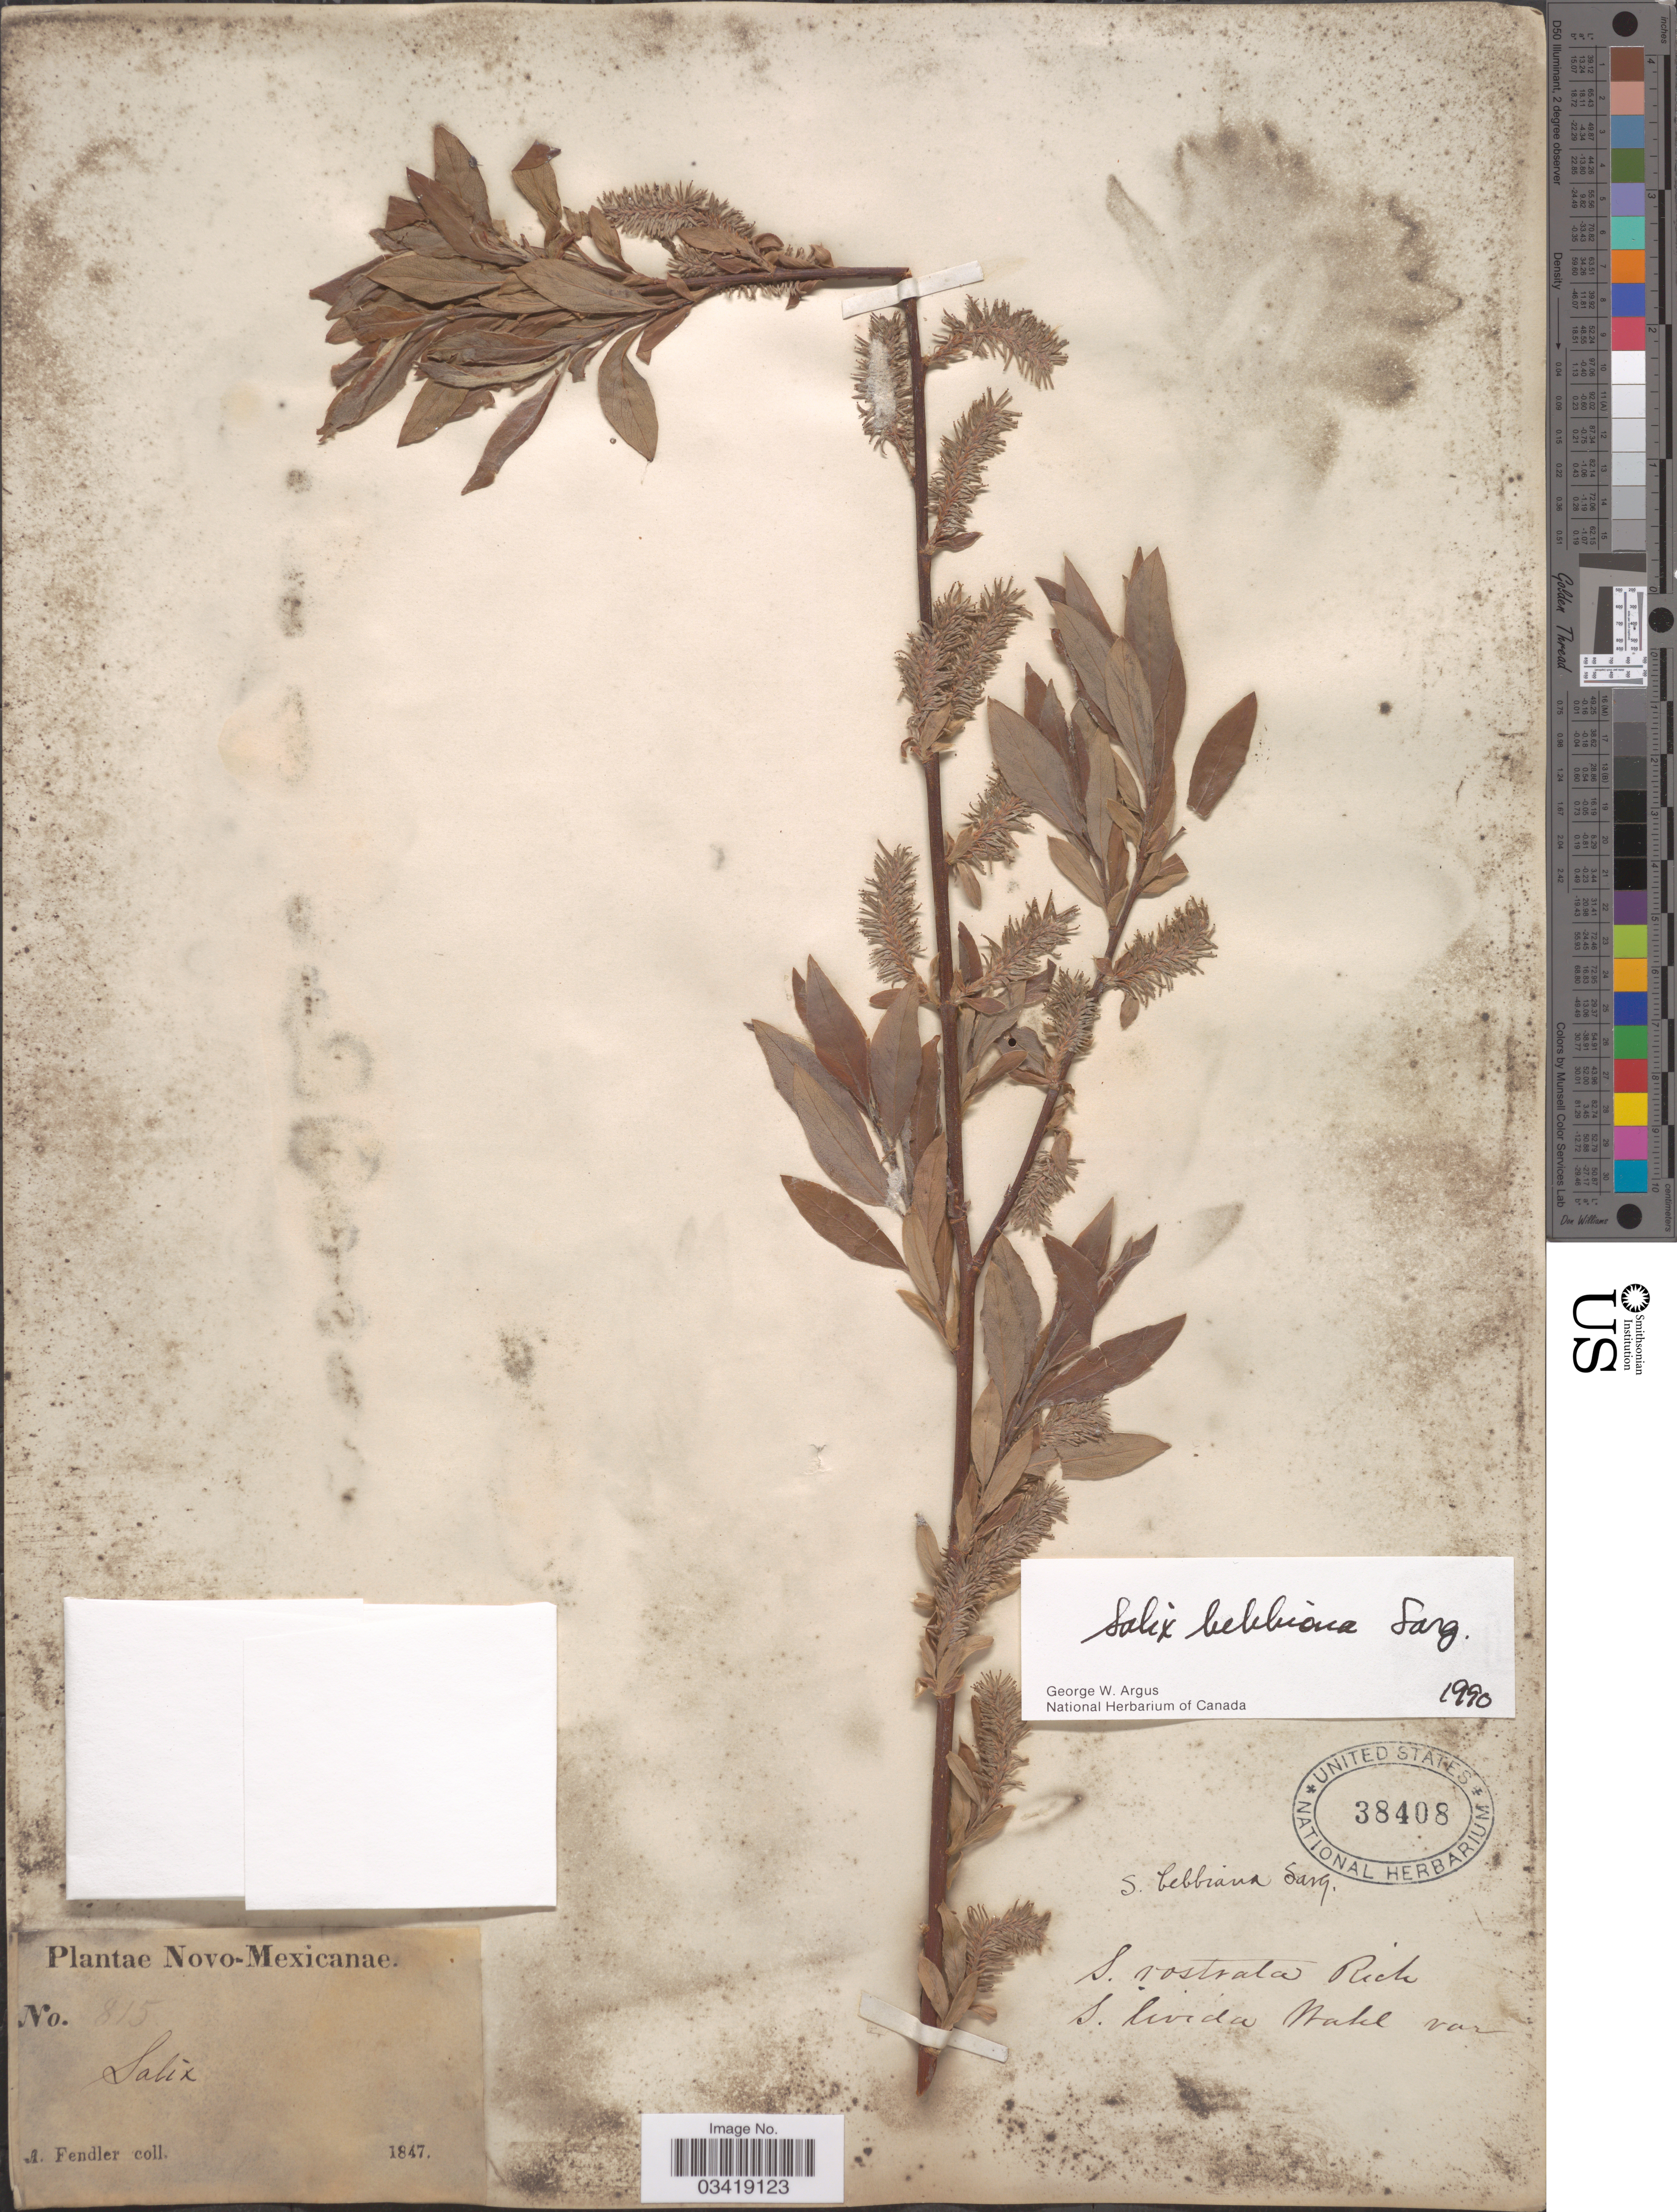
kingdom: Plantae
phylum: Tracheophyta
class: Magnoliopsida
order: Malpighiales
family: Salicaceae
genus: Salix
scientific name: Salix bebbiana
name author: Sarg.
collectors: A. Fendler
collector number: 815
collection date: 1847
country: United States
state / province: New Mexico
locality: Novo-Mexicanae.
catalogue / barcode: US 38408